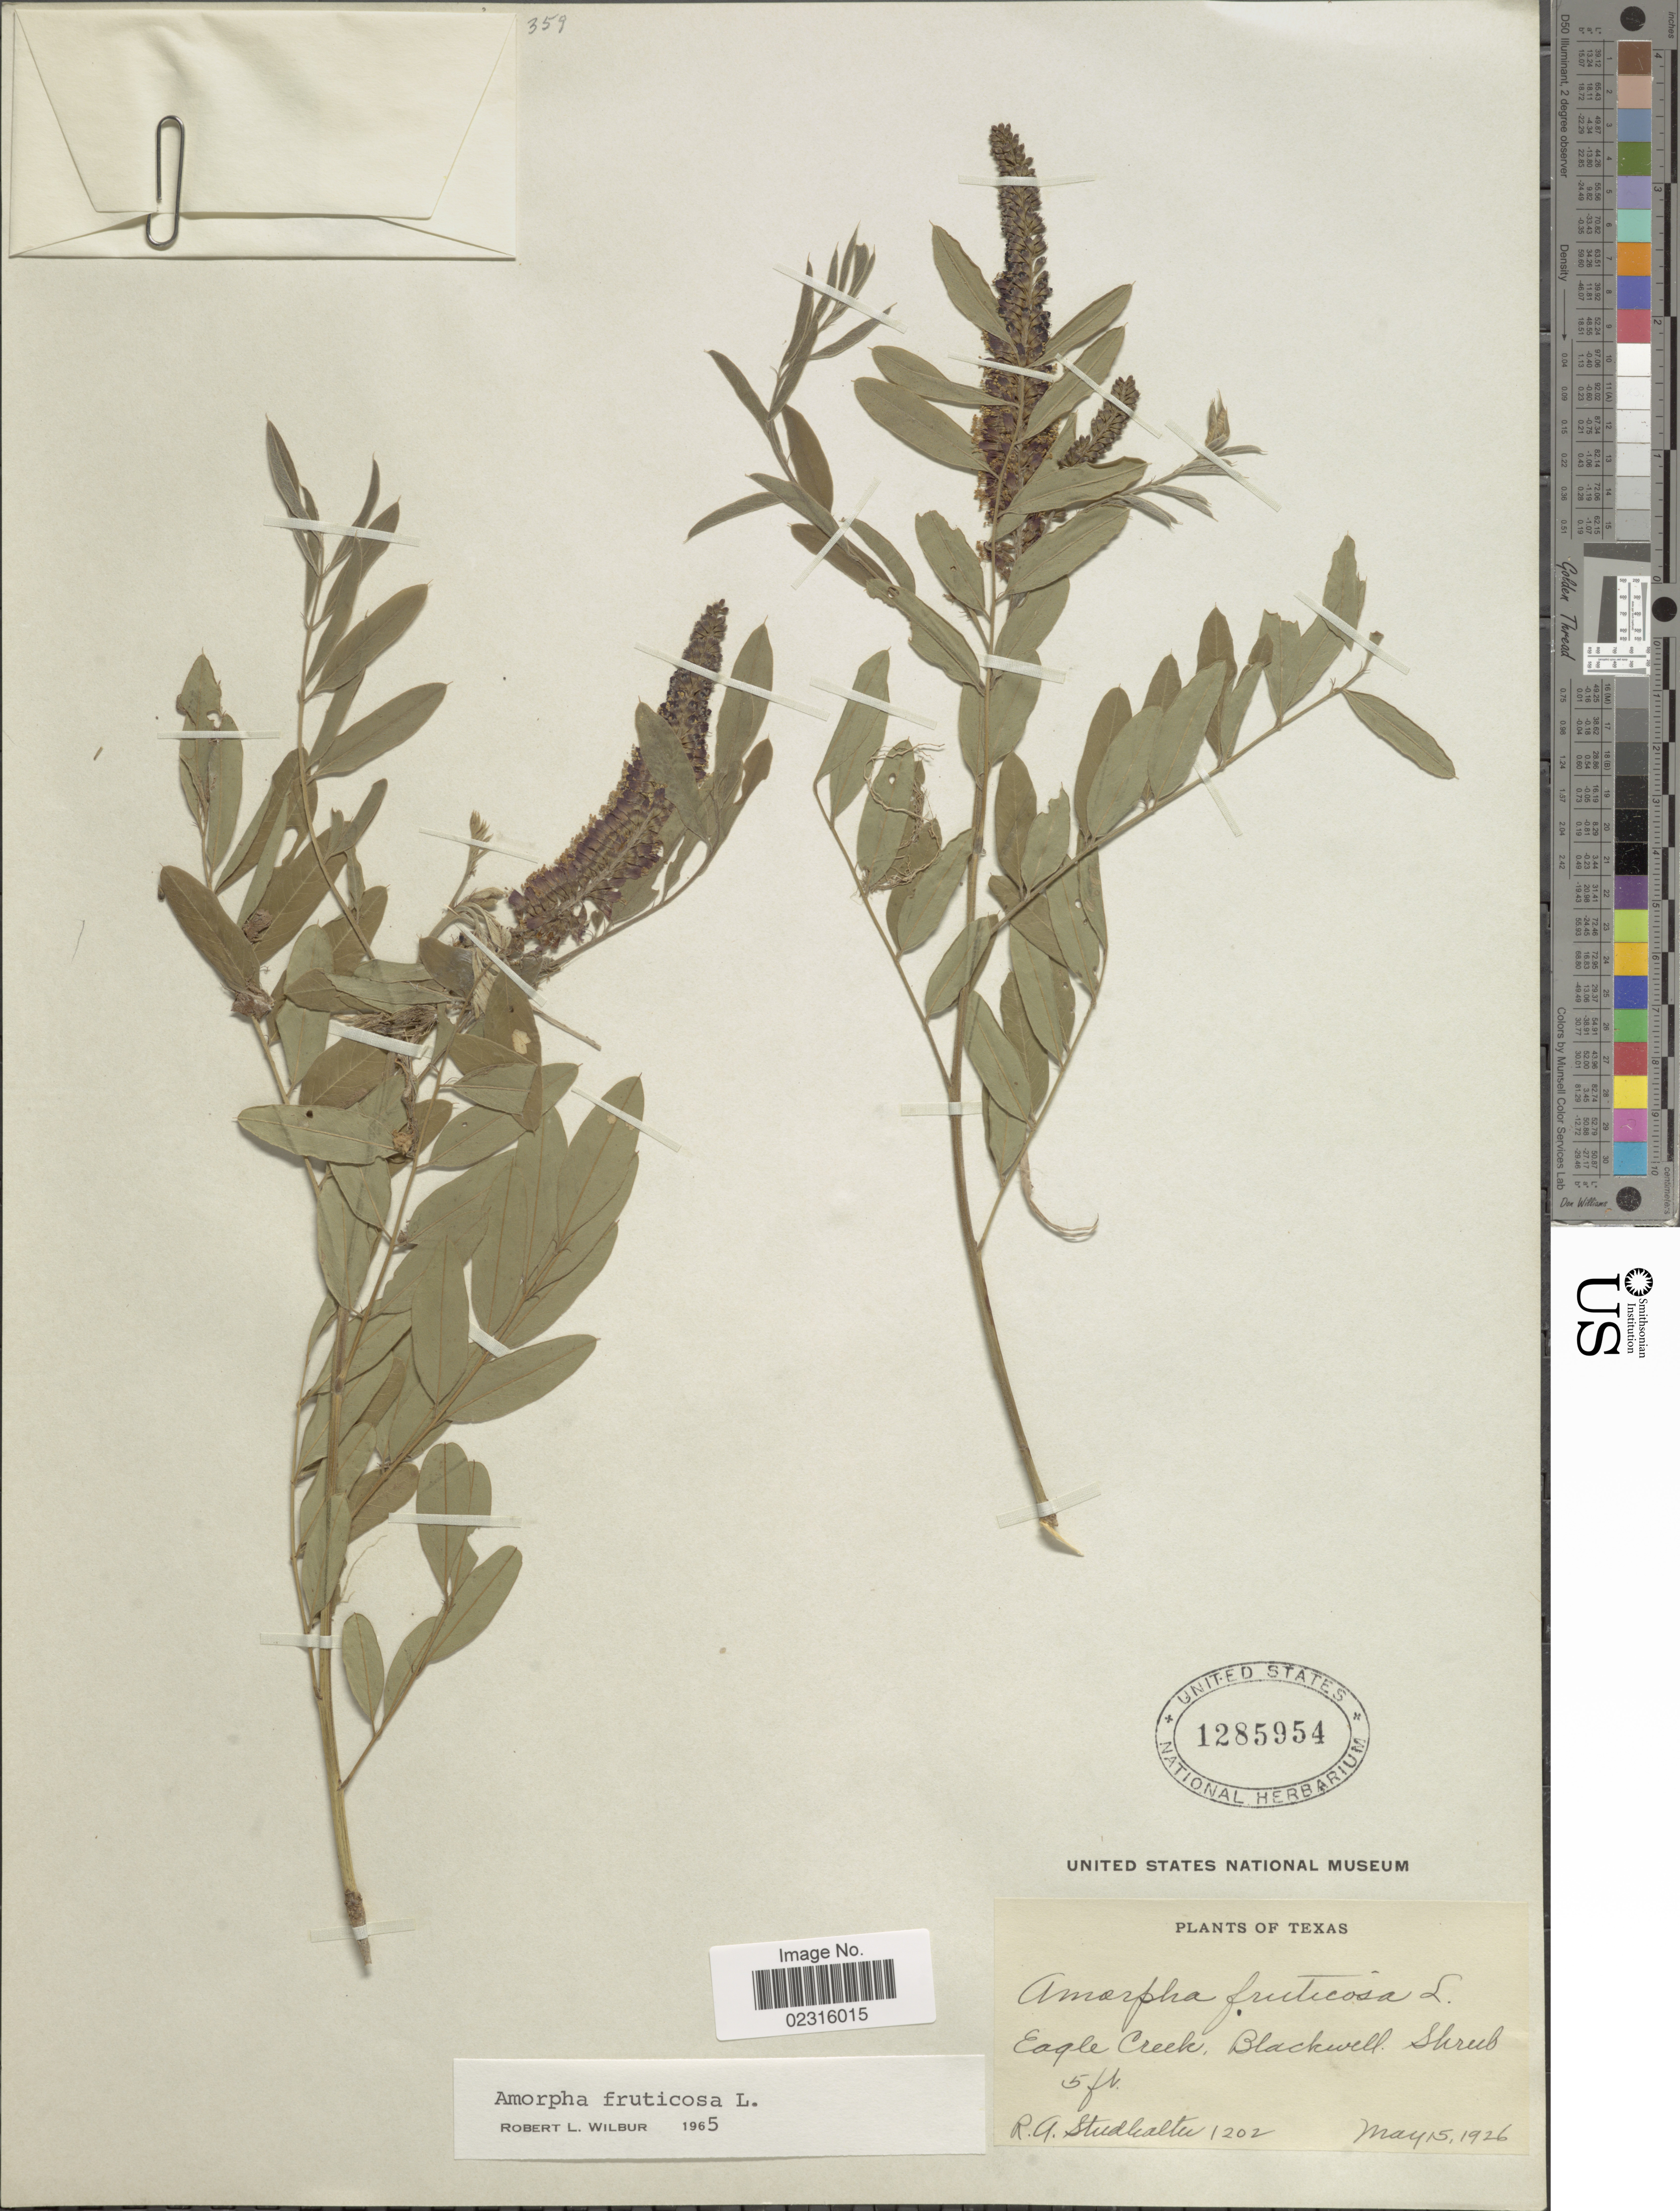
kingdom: Plantae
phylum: Tracheophyta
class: Magnoliopsida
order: Fabales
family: Fabaceae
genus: Amorpha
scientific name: Amorpha fruticosa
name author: L.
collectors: R. Studlealter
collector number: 1202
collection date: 1926-05-15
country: United States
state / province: Texas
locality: Eagle Creek, Blackwell.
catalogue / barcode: US 1285954